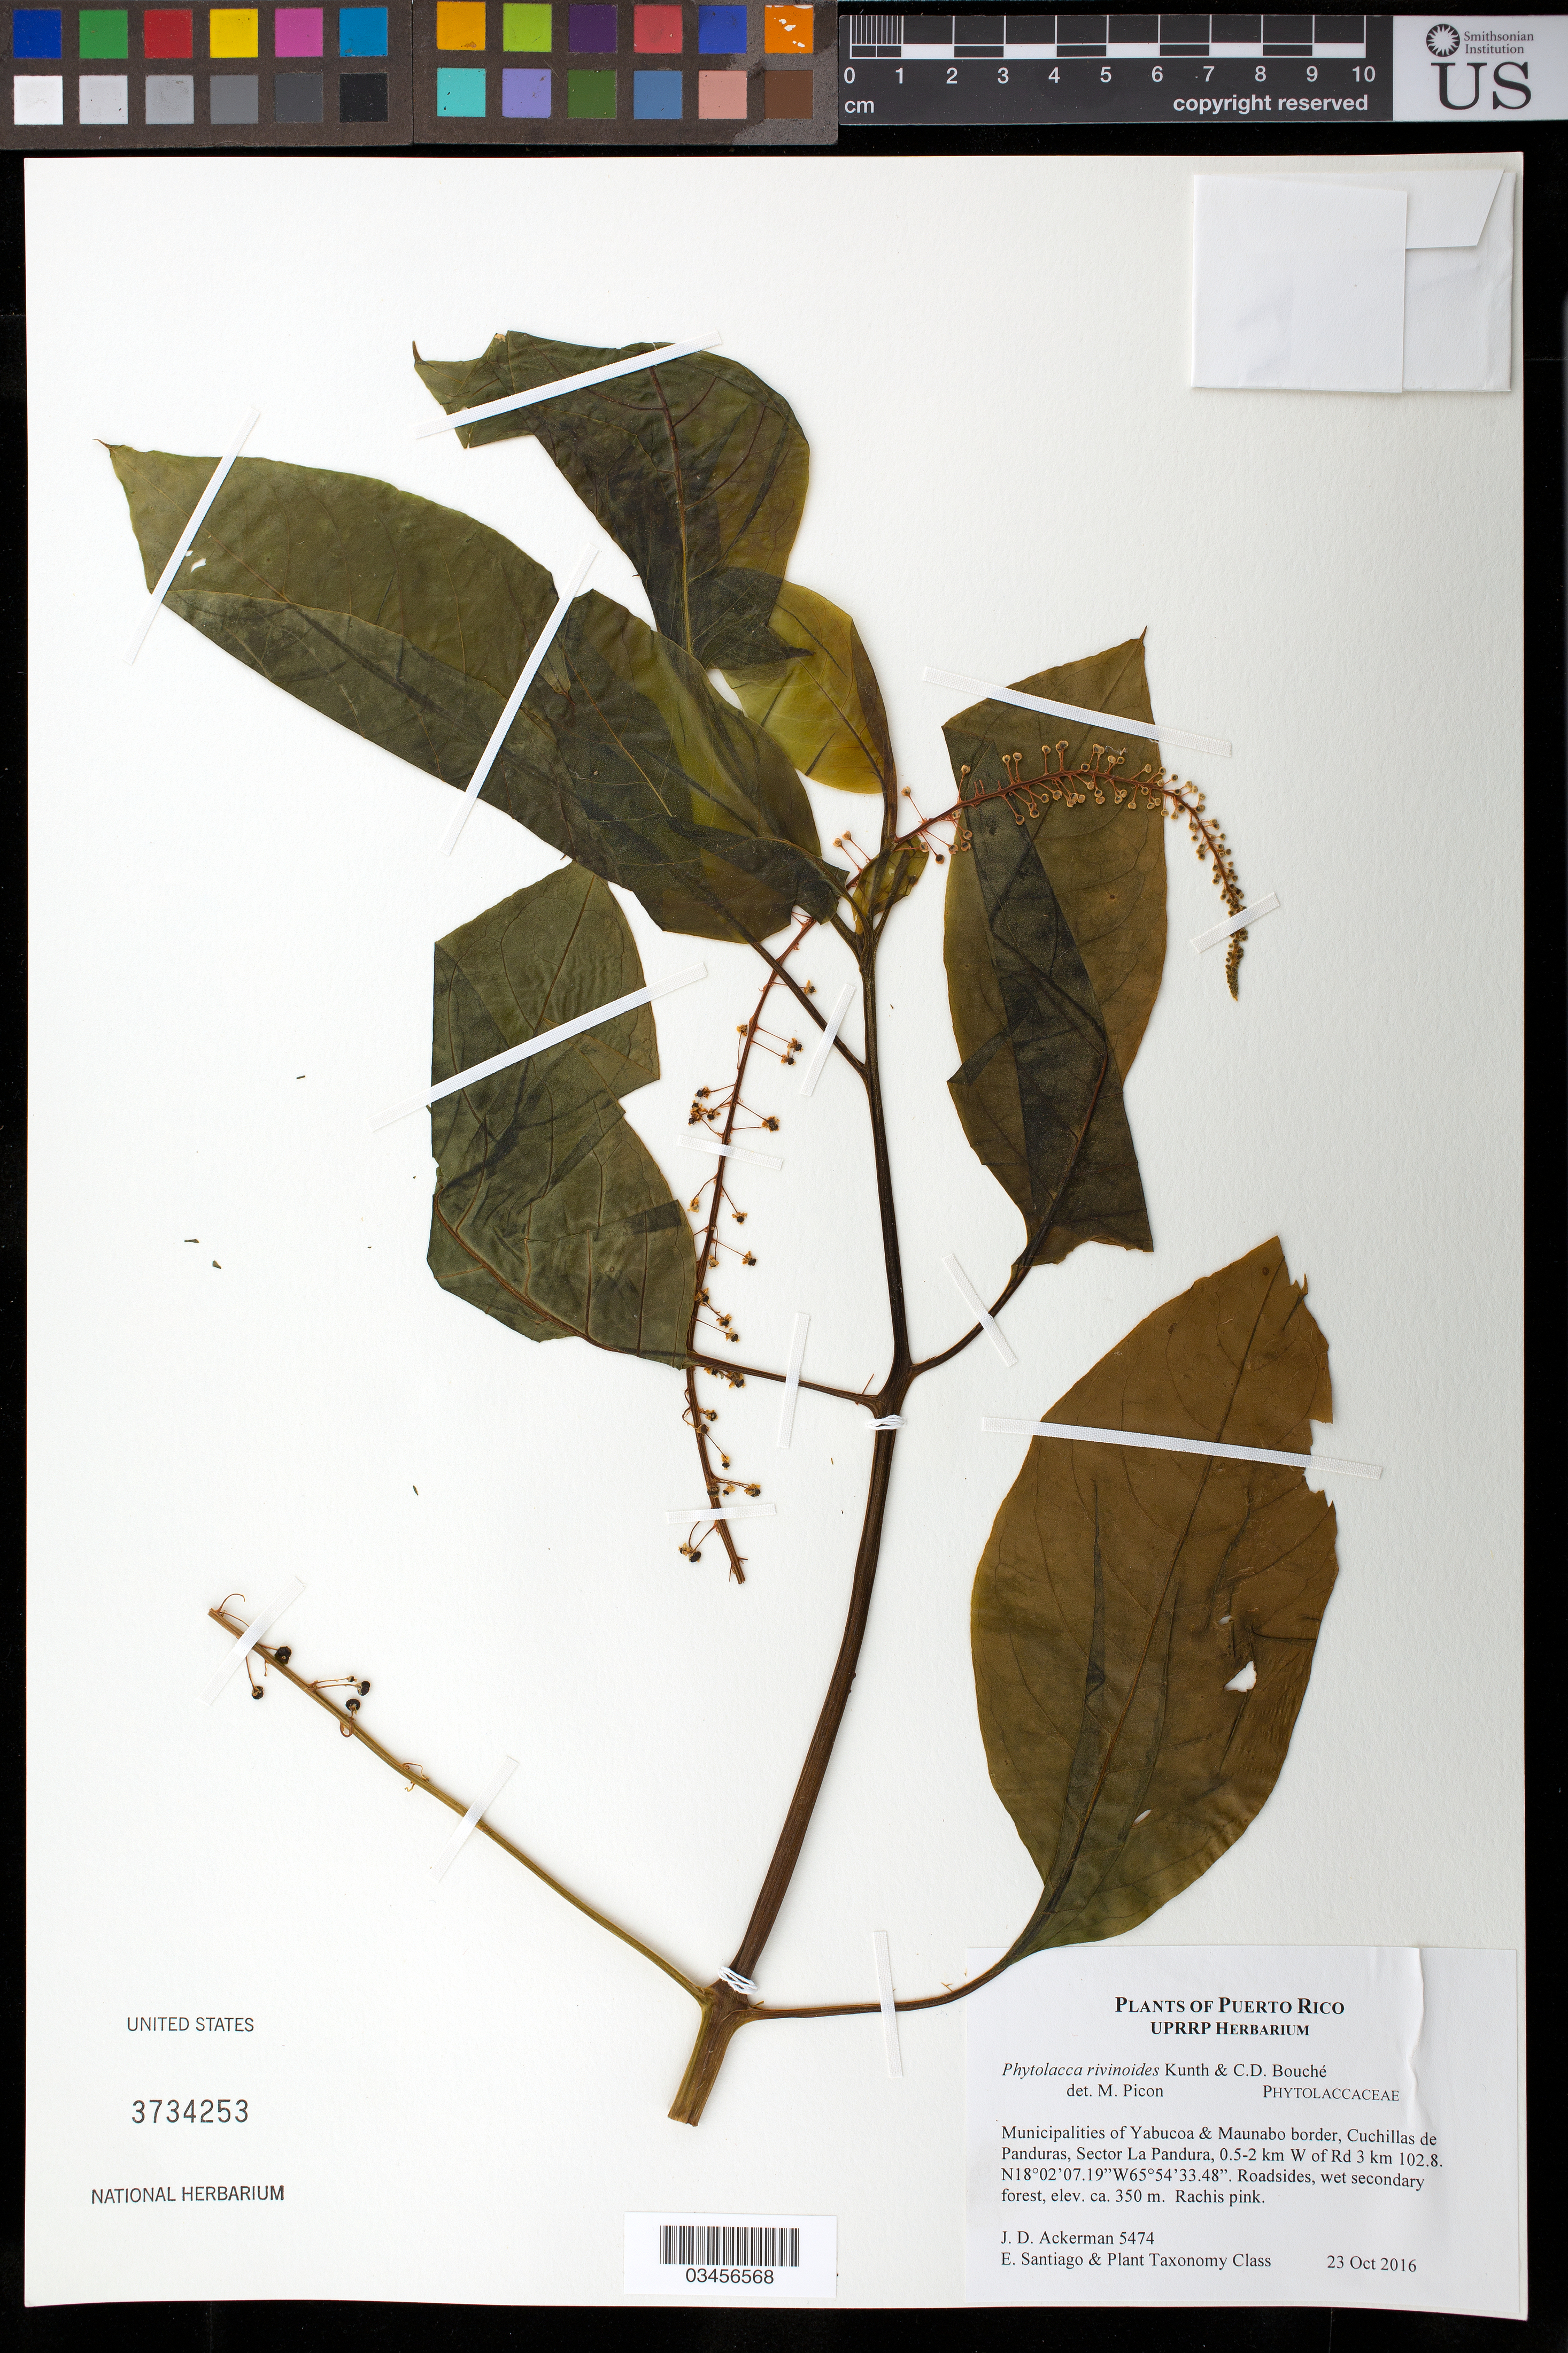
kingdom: Plantae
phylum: Tracheophyta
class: Magnoliopsida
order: Caryophyllales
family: Phytolaccaceae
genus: Phytolacca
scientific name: Phytolacca rivinoides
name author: Kunth & C.D. Bouché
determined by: Picon, M.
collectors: J. D. Ackerman, E. Santiago & UPR Plant Taxonomy Class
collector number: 5474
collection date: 2016-10-23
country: Puerto Rico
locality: Muncipalities of Yabucoa & Maunabo border, Cuchillas de Panduras, Sector La Pandura, 0.5-2 km W of Highway 3, km 102.8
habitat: Roadsides, wet secondary forest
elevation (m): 350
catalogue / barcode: US 3734253